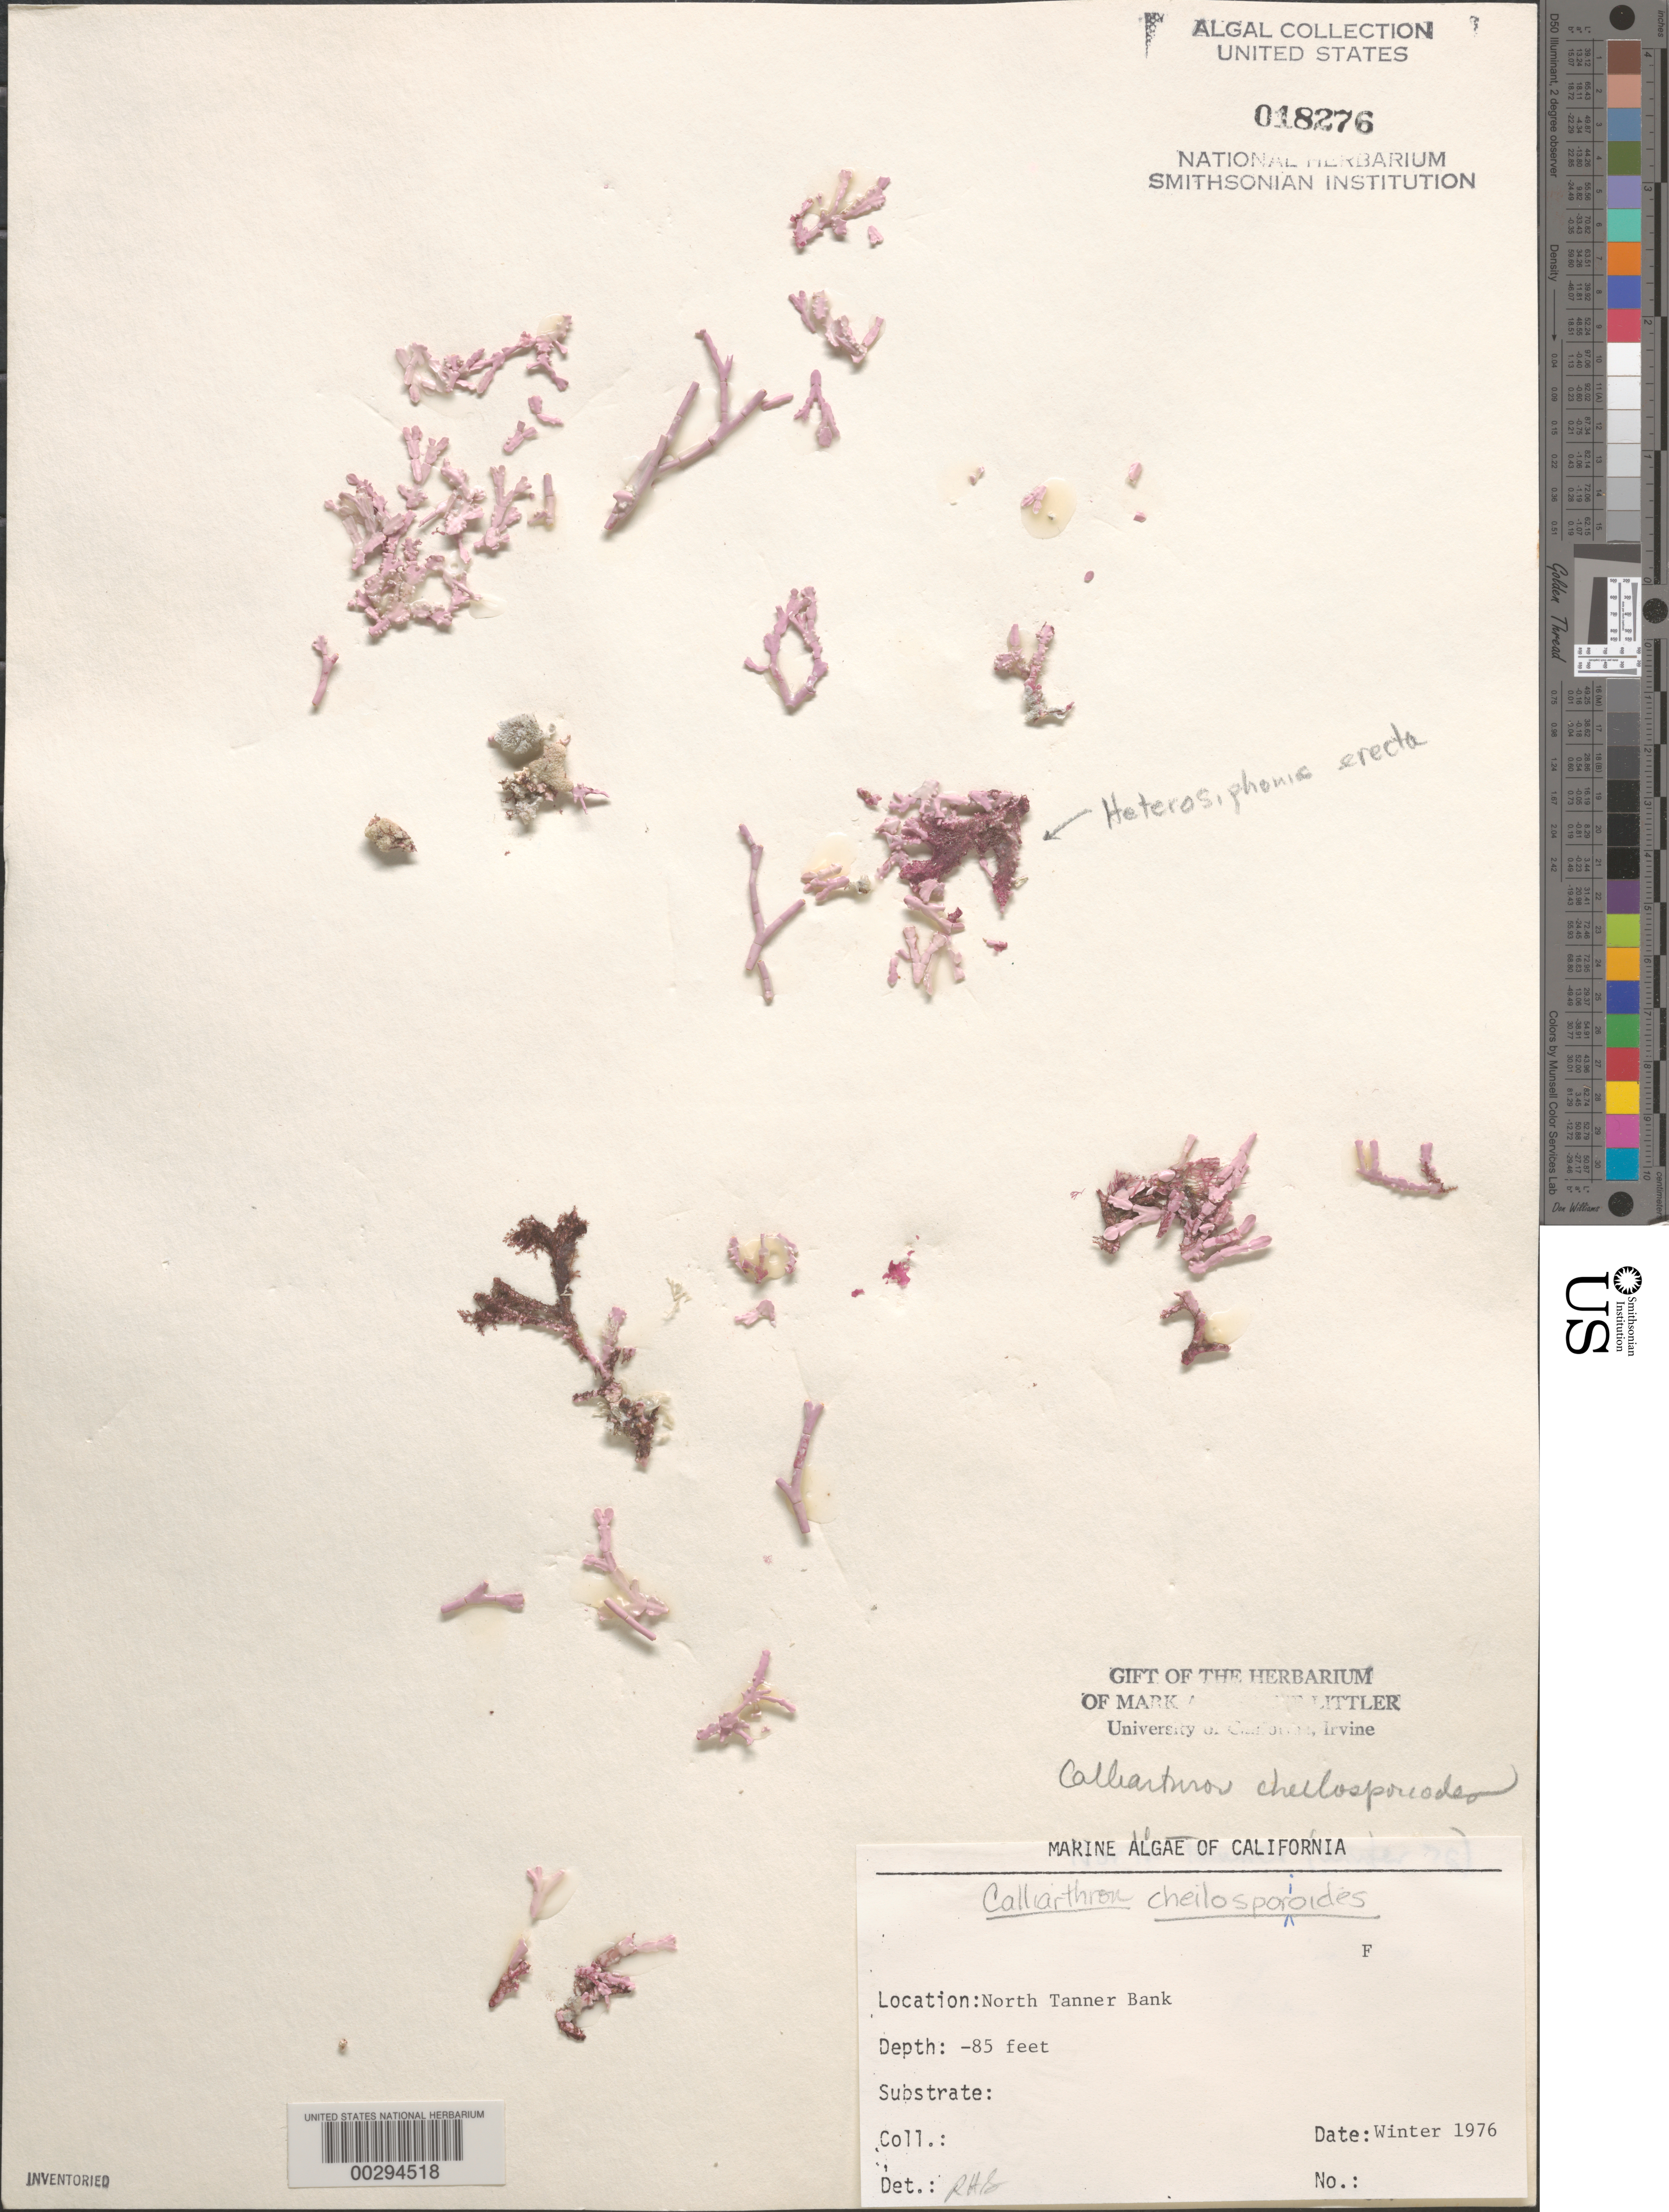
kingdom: Plantae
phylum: Rhodophyta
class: Florideophyceae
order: Corallinales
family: Corallinaceae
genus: Calliarthron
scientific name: Calliarthron cheilosporioides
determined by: Sims, Robert H.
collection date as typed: Win 1976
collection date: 1976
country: United States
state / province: California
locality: North Tanner Bank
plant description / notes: BLM-SOCALBIGHT Rocky Intertidal Survey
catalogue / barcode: US 18276